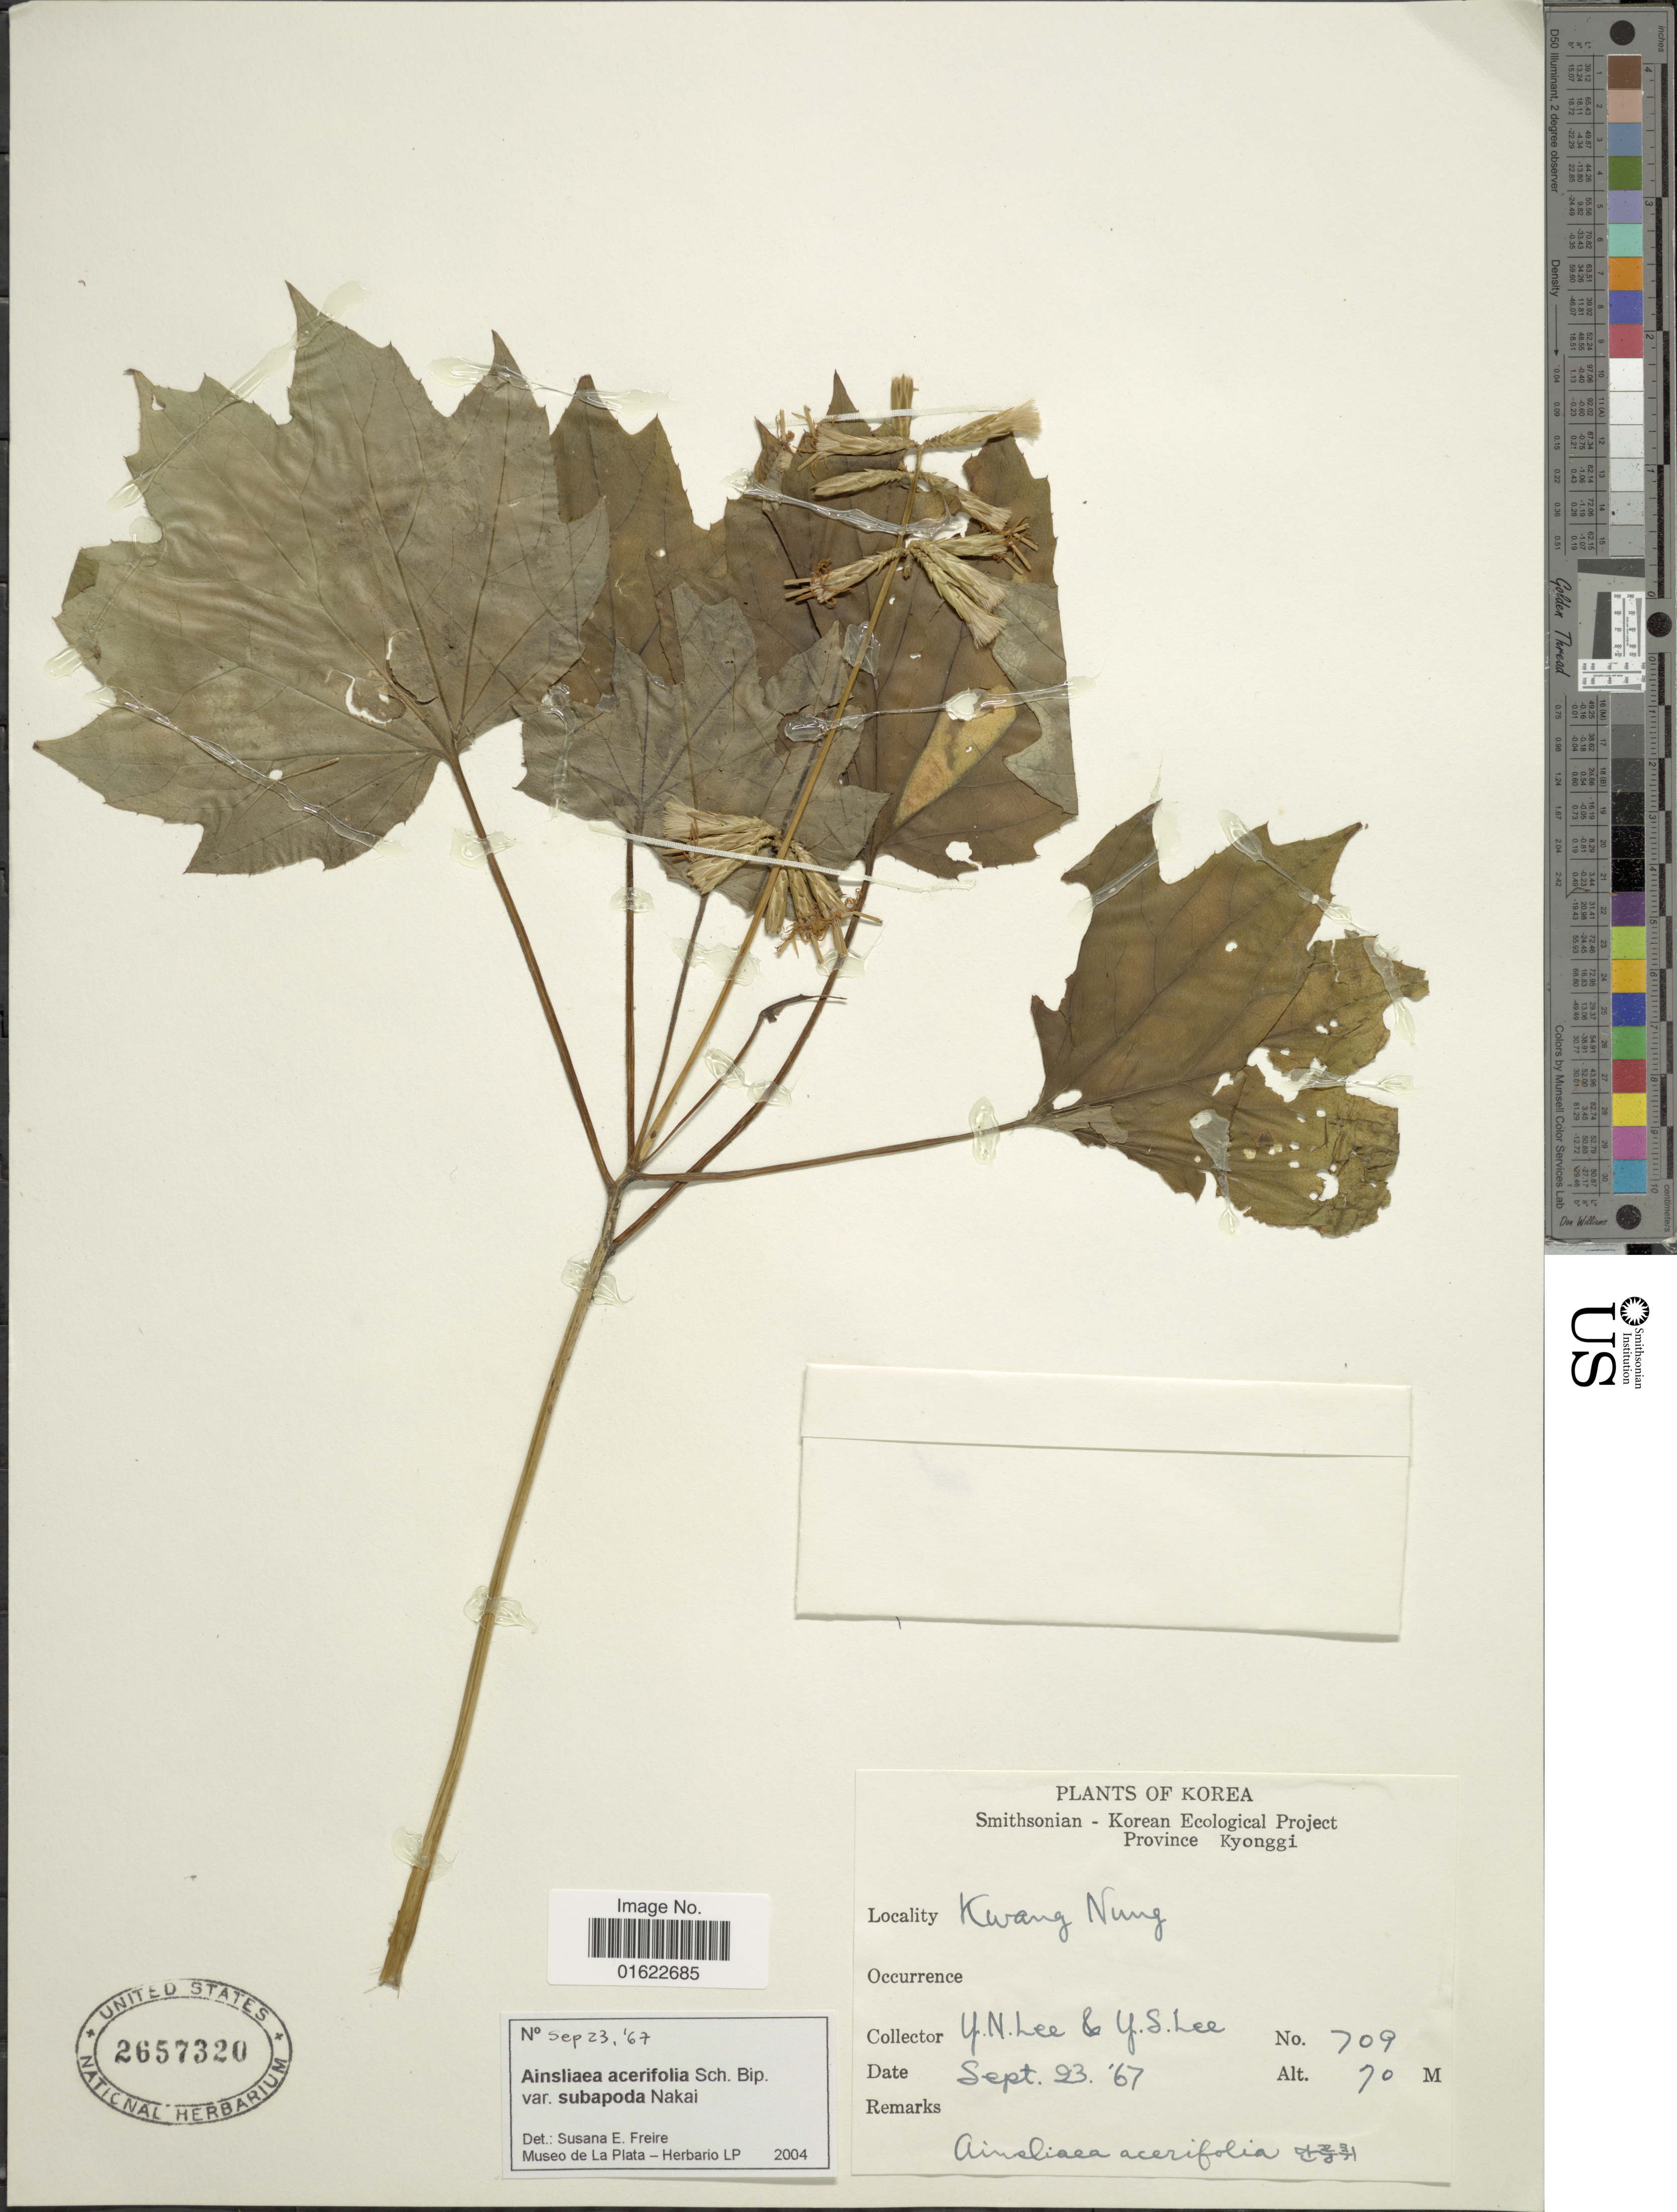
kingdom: Plantae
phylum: Tracheophyta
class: Magnoliopsida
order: Asterales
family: Asteraceae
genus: Ainsliaea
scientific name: Ainsliaea acerifolia var. subapoda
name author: Nakai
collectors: Y. N. Lee & Y. S. Lee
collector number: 709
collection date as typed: Transcribed d/m/y: 23/9/67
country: South Korea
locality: Kwang Nung, Province Kyonggi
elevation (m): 70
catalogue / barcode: US 2657320